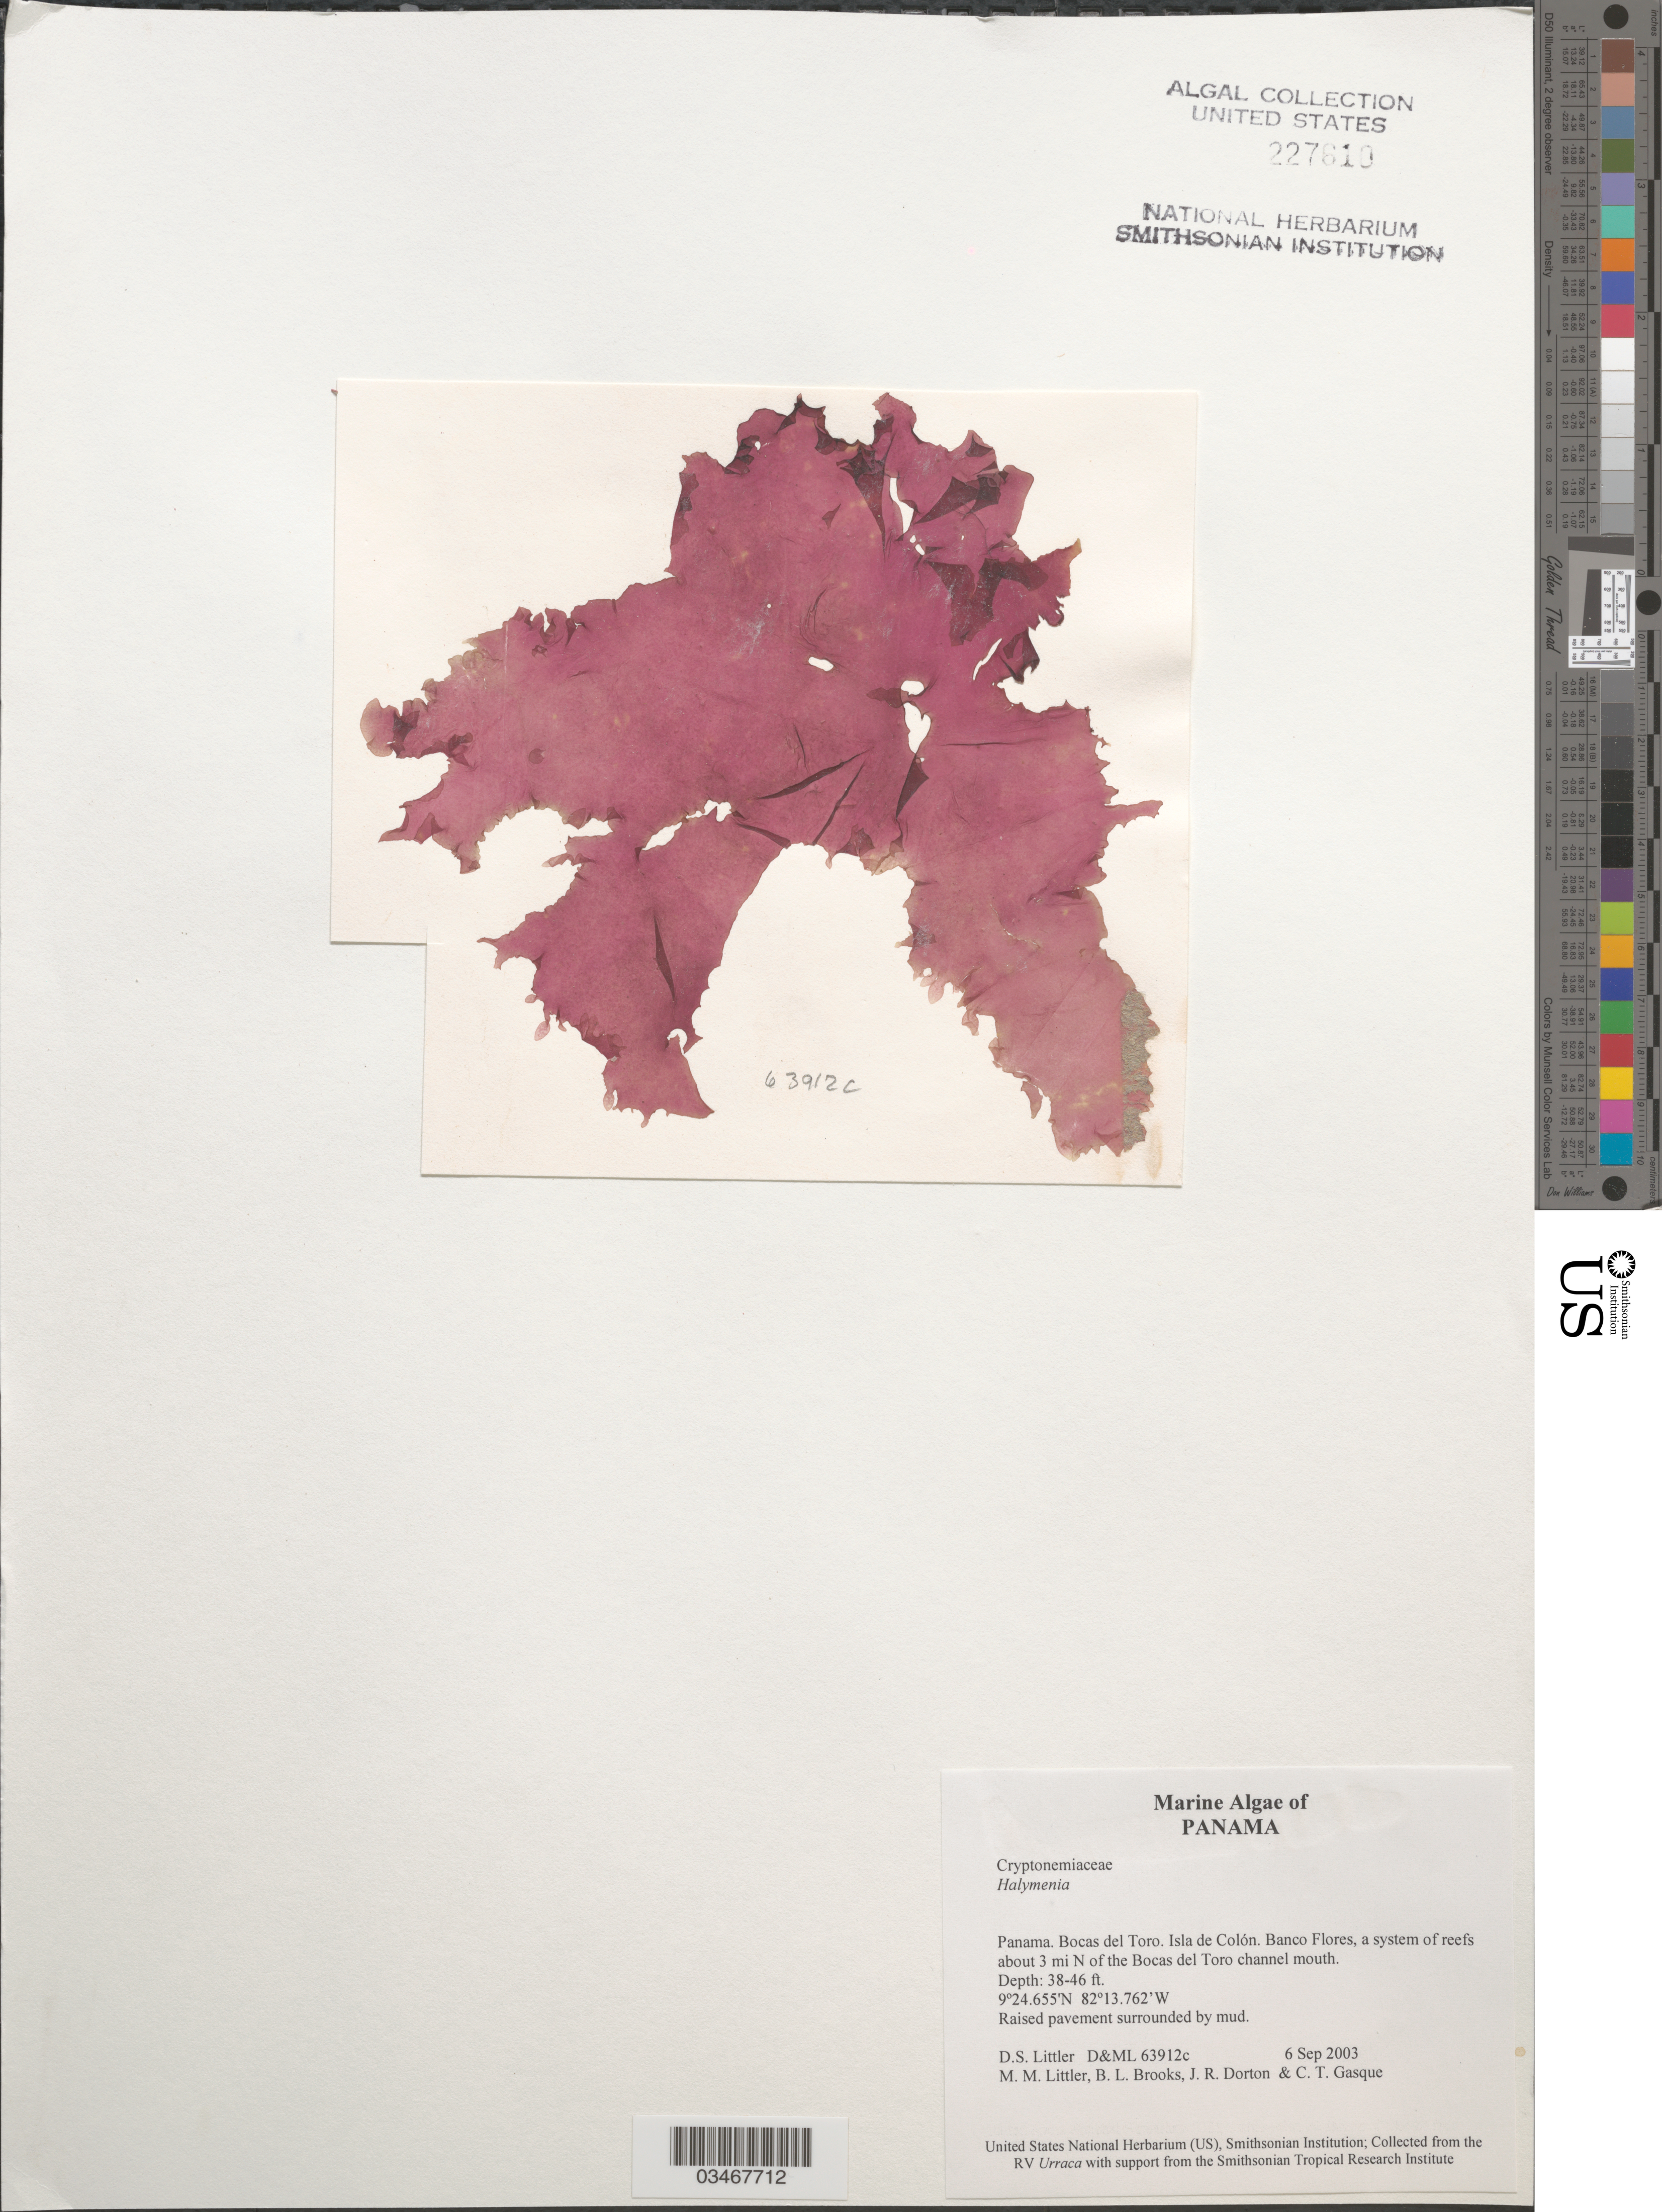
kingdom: Plantae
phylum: Rhodophyta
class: Florideophyceae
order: Halymeniales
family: Halymeniaceae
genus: Halymenia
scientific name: Halymenia sp.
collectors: D. S. Littler, M. M. Littler, J. Dorton & C. Gasque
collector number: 63912c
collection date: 2003-09-06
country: Panama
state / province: Bocas del Toro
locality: Banco Flores, Isla de Colón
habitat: Raised pavement surrounded by mud.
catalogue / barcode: US 227610